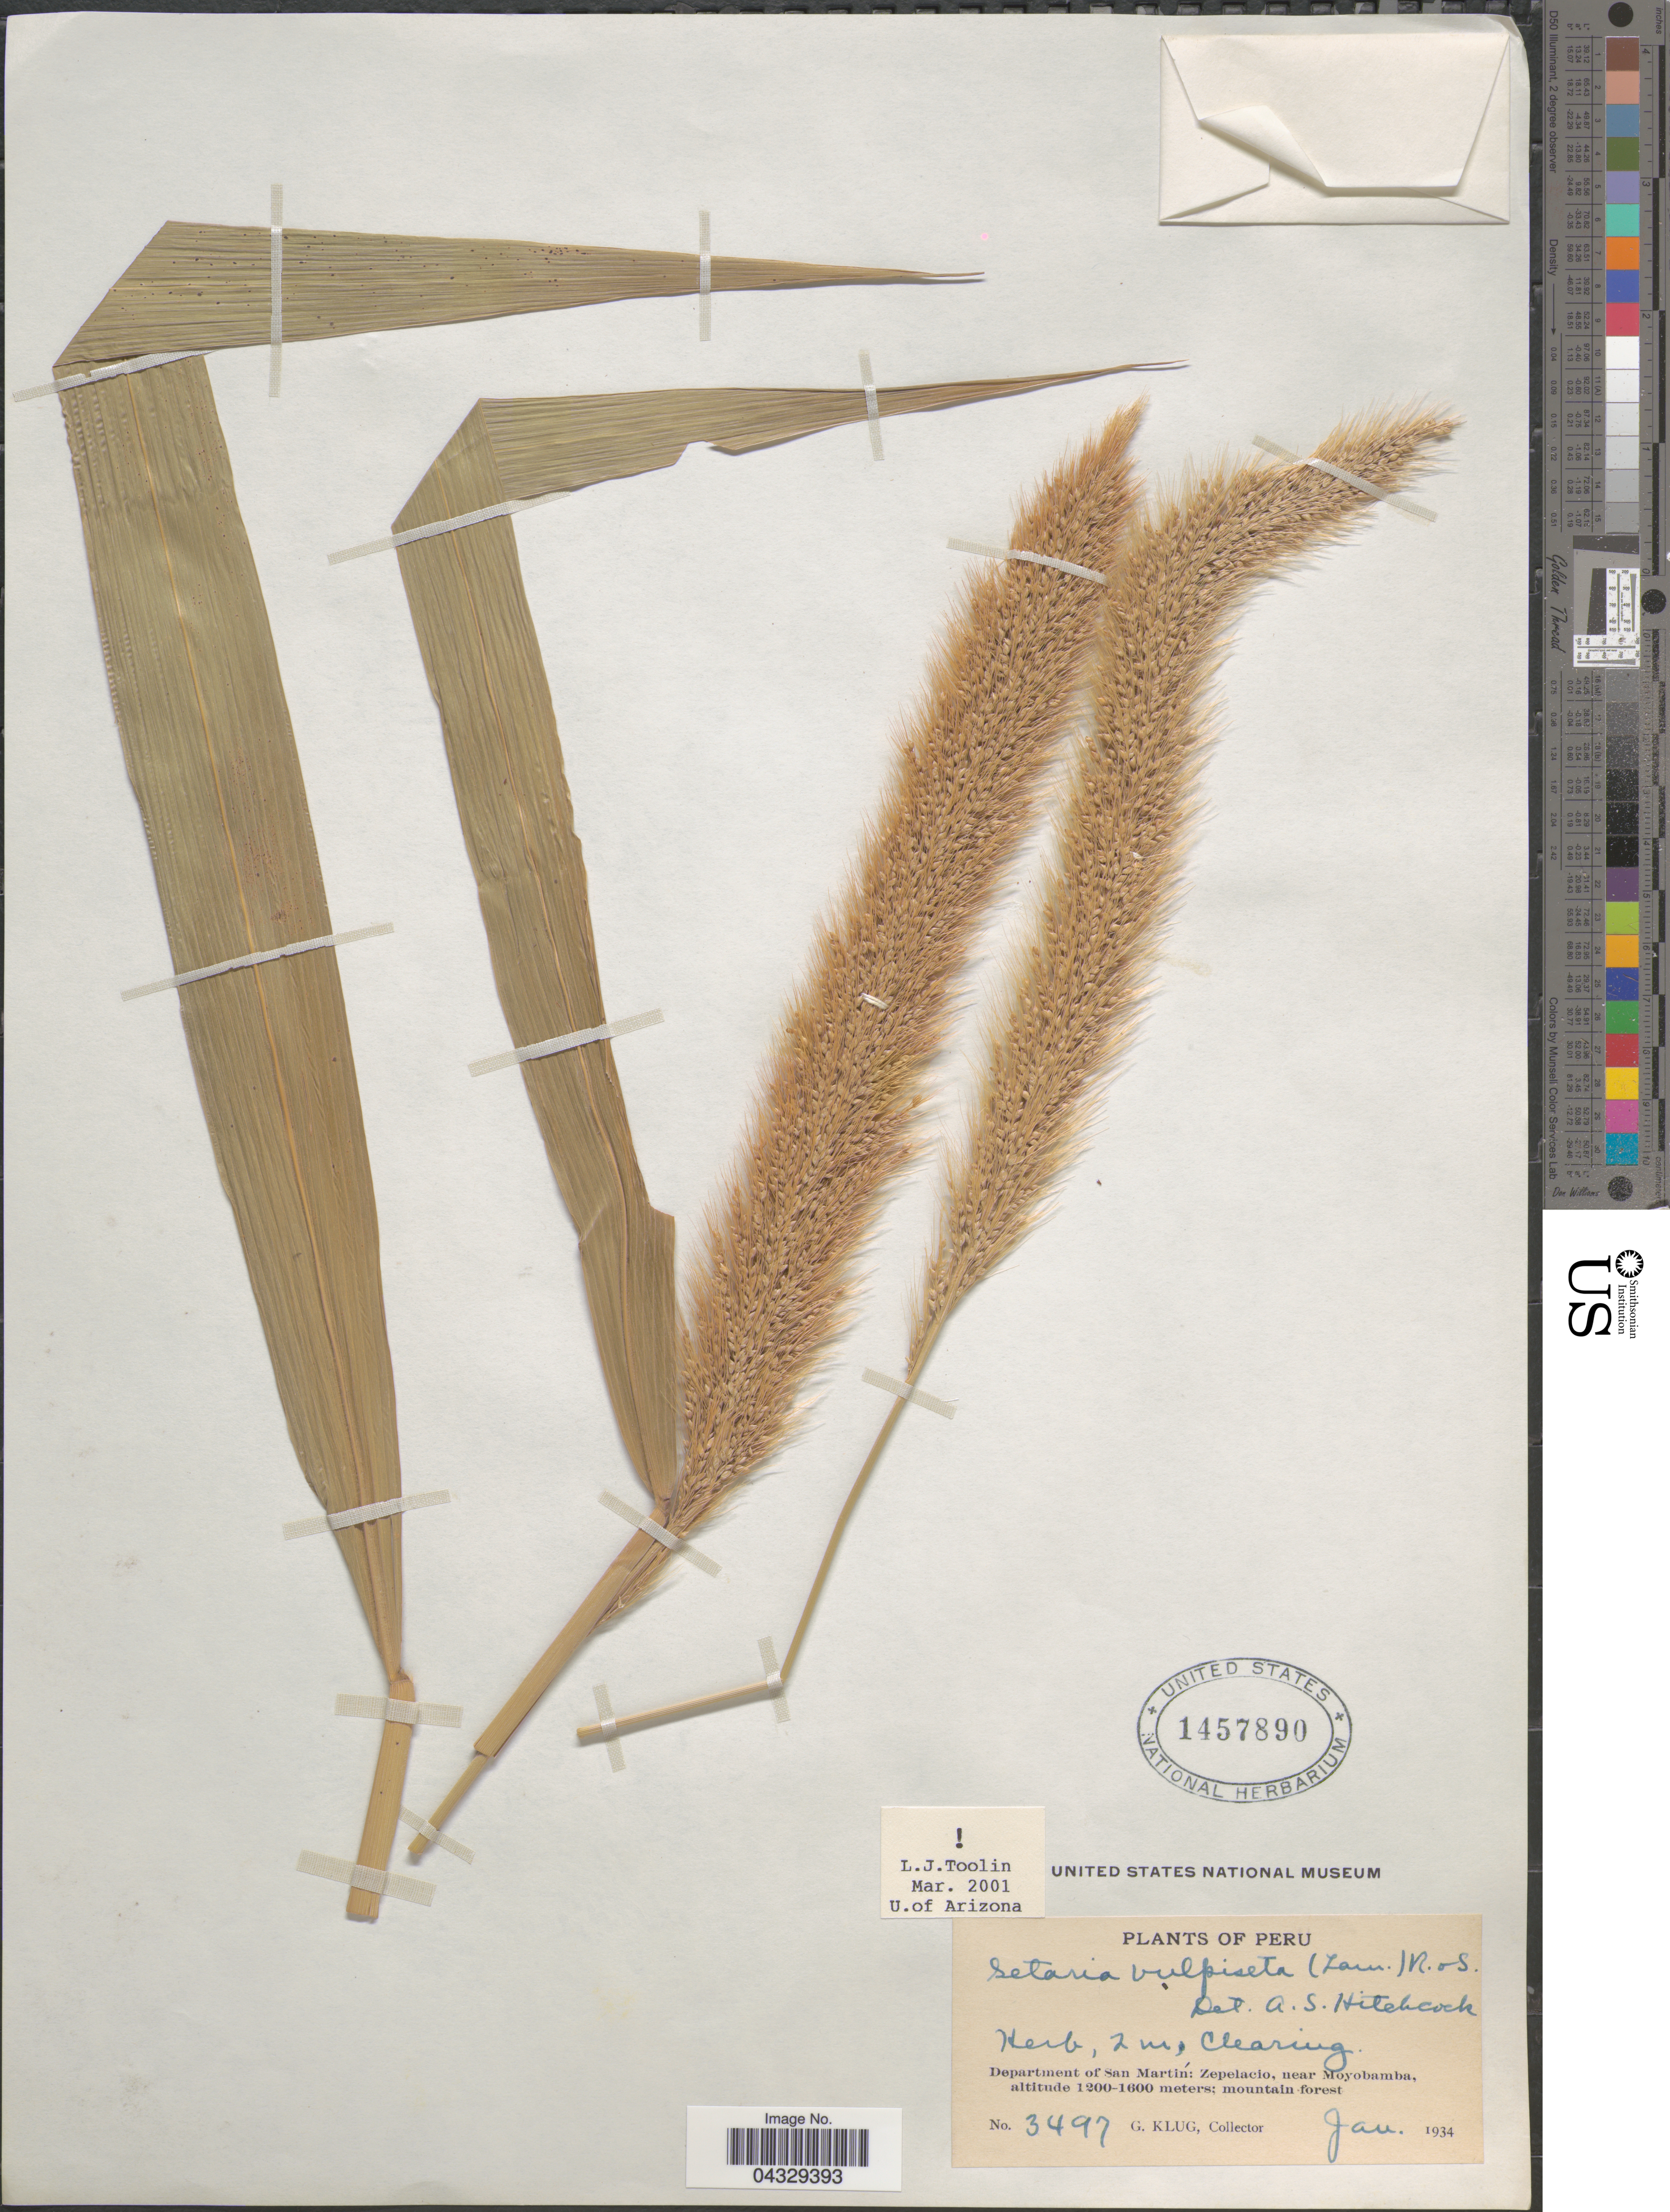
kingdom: Plantae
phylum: Tracheophyta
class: Liliopsida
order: Poales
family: Poaceae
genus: Setaria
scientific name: Setaria vulpiseta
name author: (Lam.) Roem. & Schult.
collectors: G. Klug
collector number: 3497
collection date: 1934-01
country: Peru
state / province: San Martín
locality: Department of San Martin: Zepelacio, near Moyobama, mountain forest.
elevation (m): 1200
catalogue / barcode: US 1457890